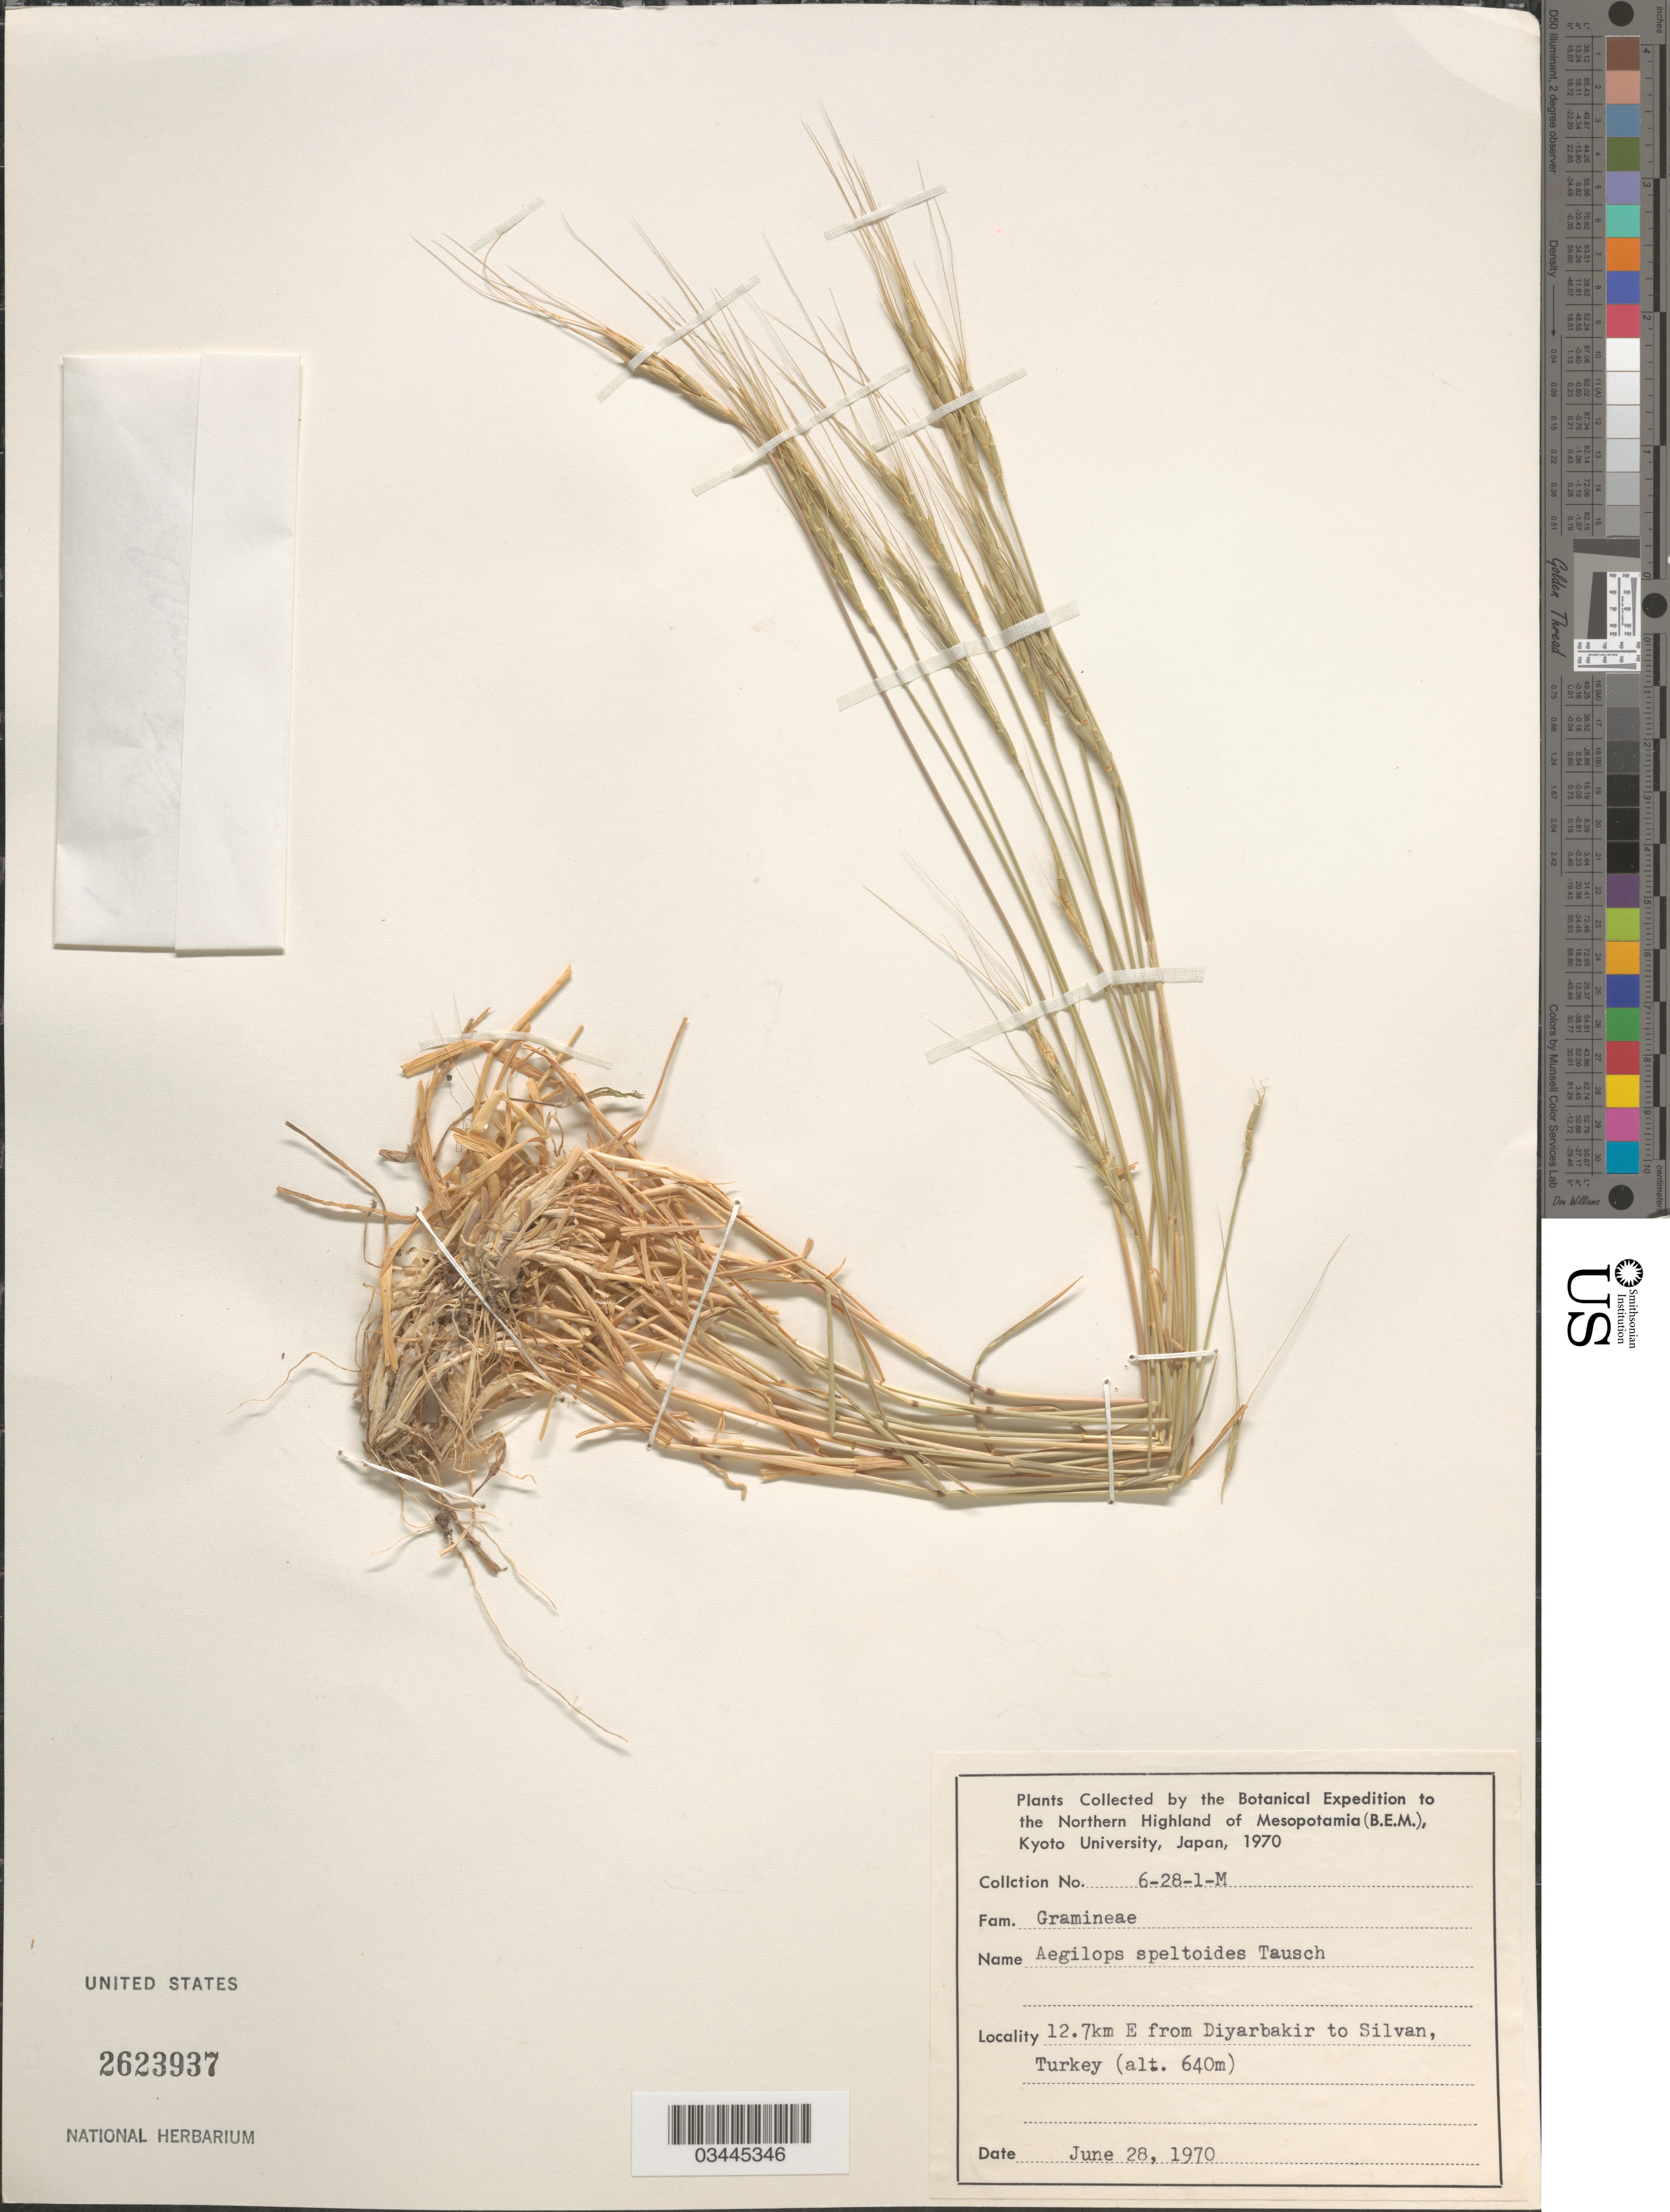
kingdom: Plantae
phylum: Tracheophyta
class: Liliopsida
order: Poales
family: Poaceae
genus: Aegilops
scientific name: Aegilops speltoides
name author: Tausch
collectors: Botanical Expedition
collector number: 6-28-1-M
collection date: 1970-06-28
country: Turkey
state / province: Diyarbakir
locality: To the Northern Highland of Mesopotamia (B.E.M.). 12.7km E from Diyarbakir to Silvan.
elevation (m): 640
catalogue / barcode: US 2623937